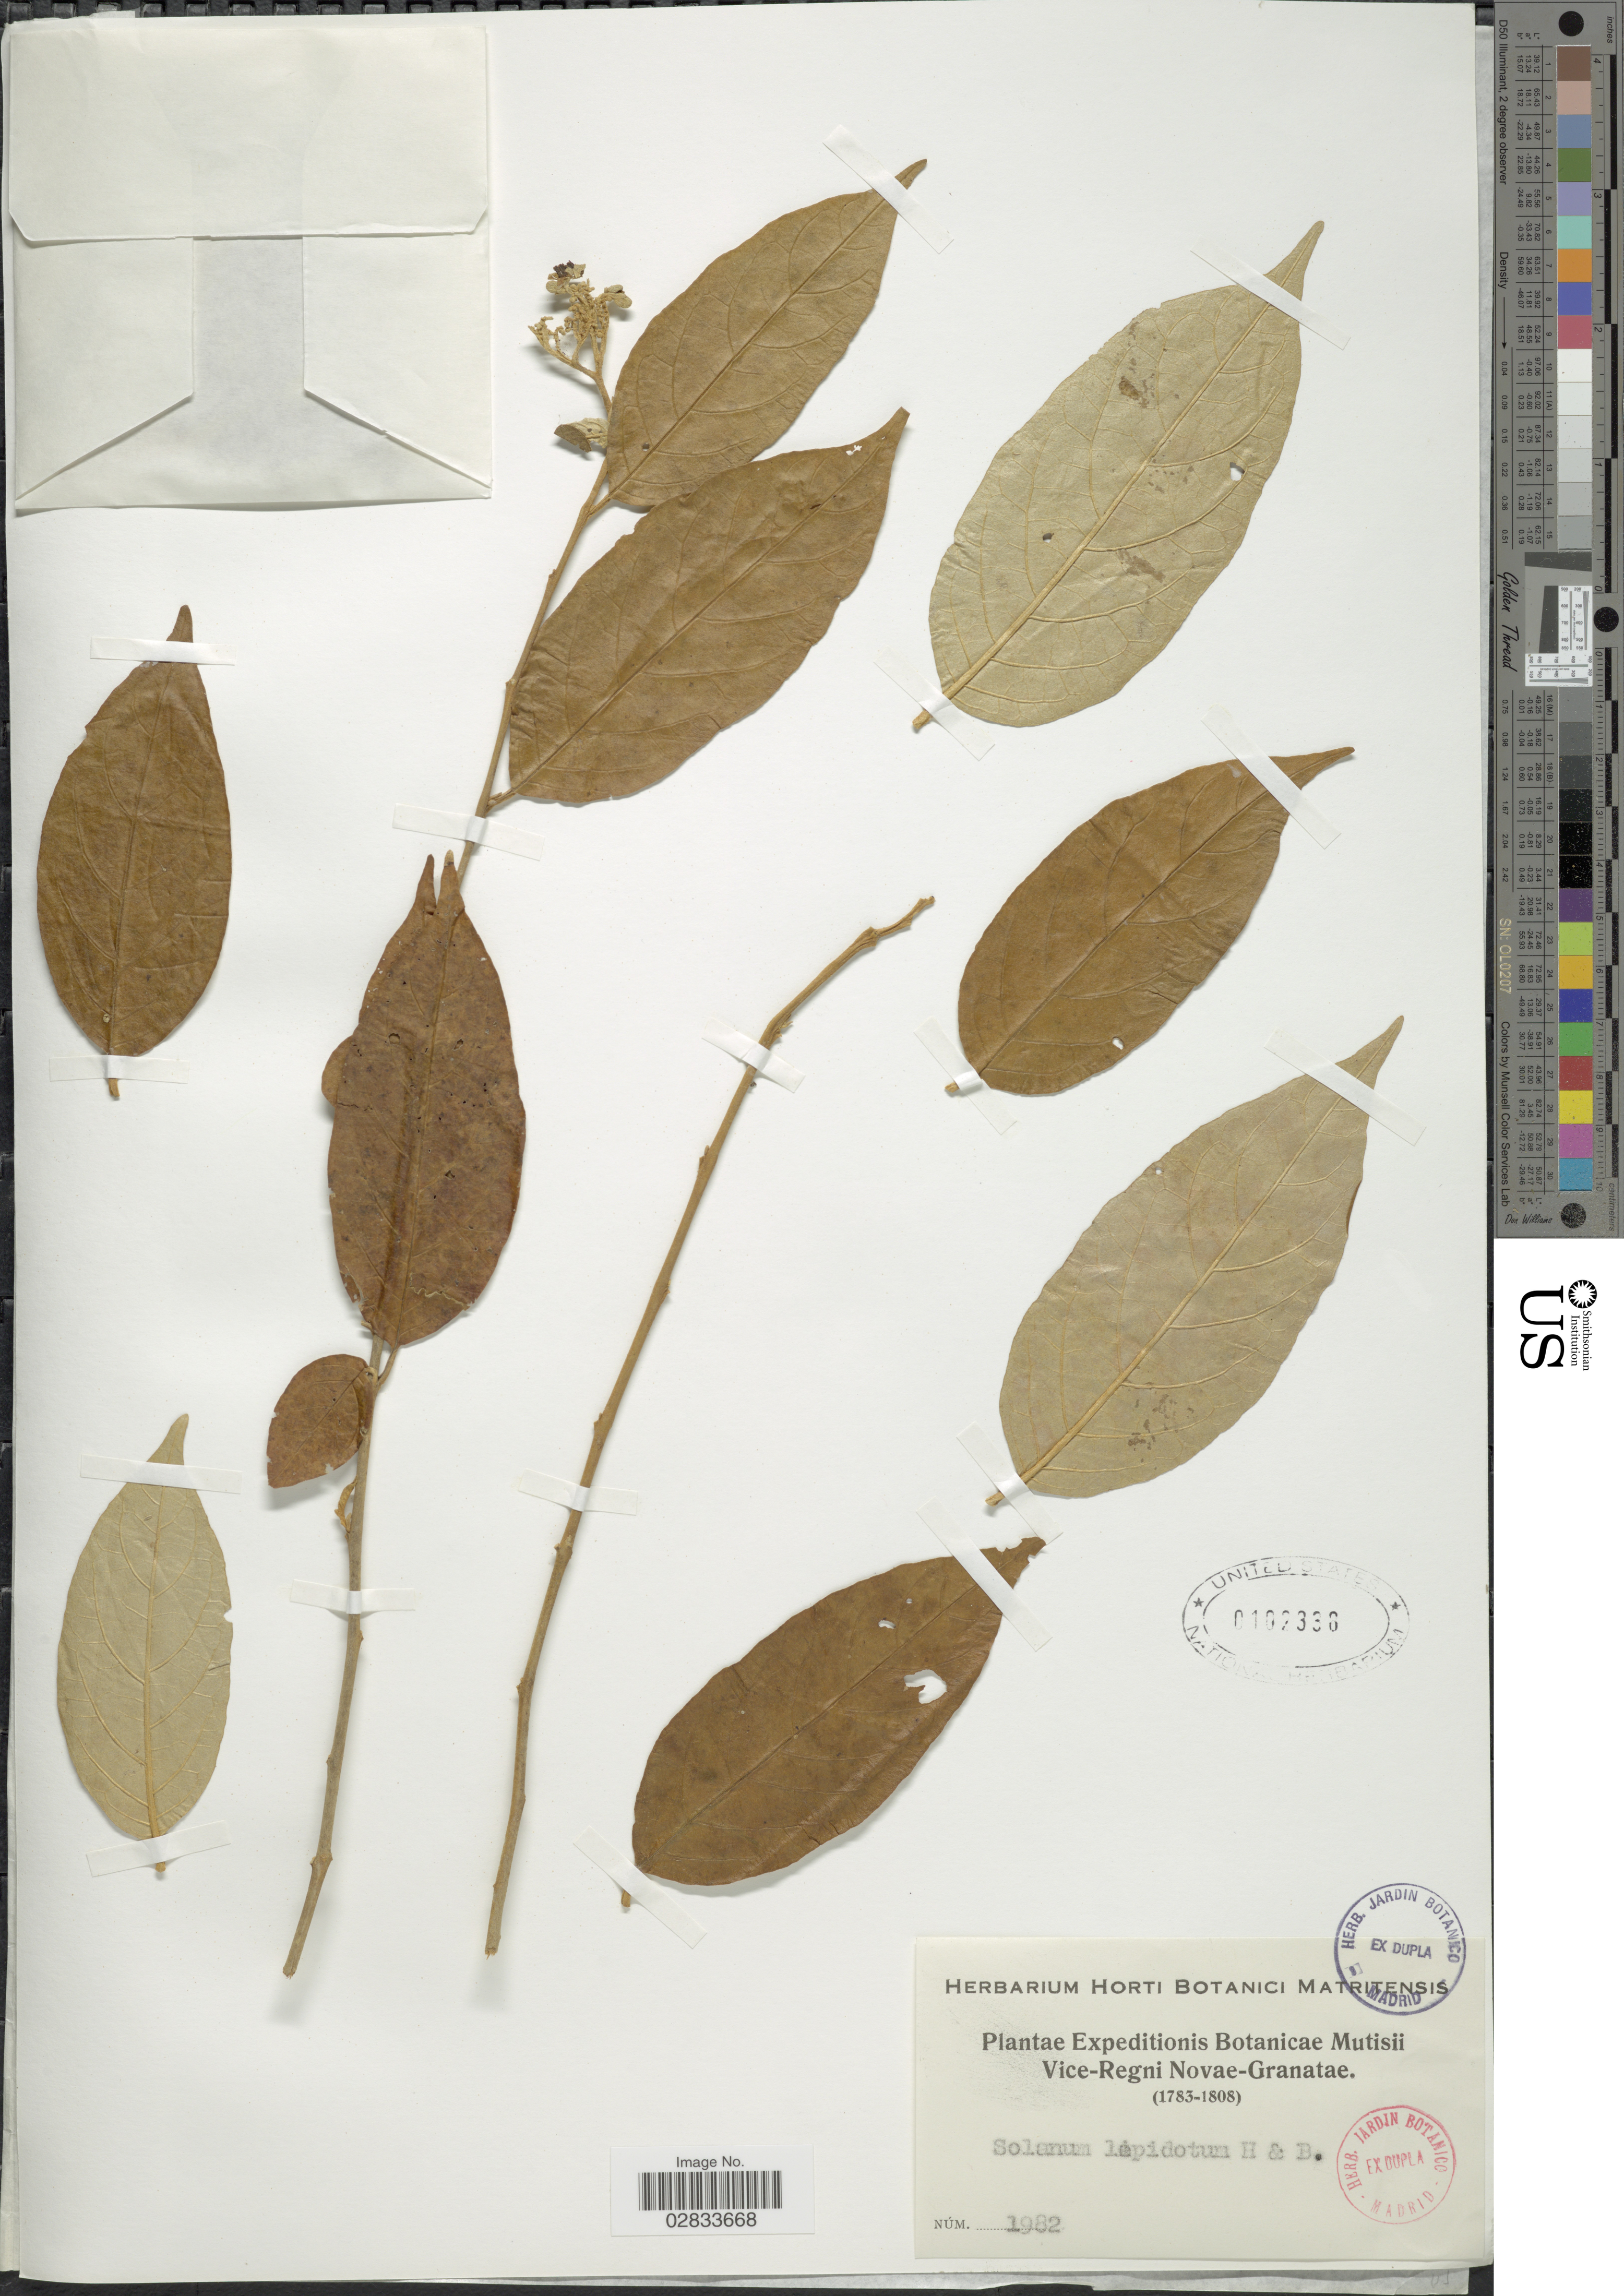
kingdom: Plantae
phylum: Tracheophyta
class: Magnoliopsida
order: Solanales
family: Solanaceae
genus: Solanum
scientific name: Solanum lepidotum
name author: Humb. & Bonpl. ex Dunal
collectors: Expeditions Botanicae Mutisii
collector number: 1982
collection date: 1783/1808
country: Colombia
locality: Vice-Regni Novae-Granatae.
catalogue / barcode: US 102336